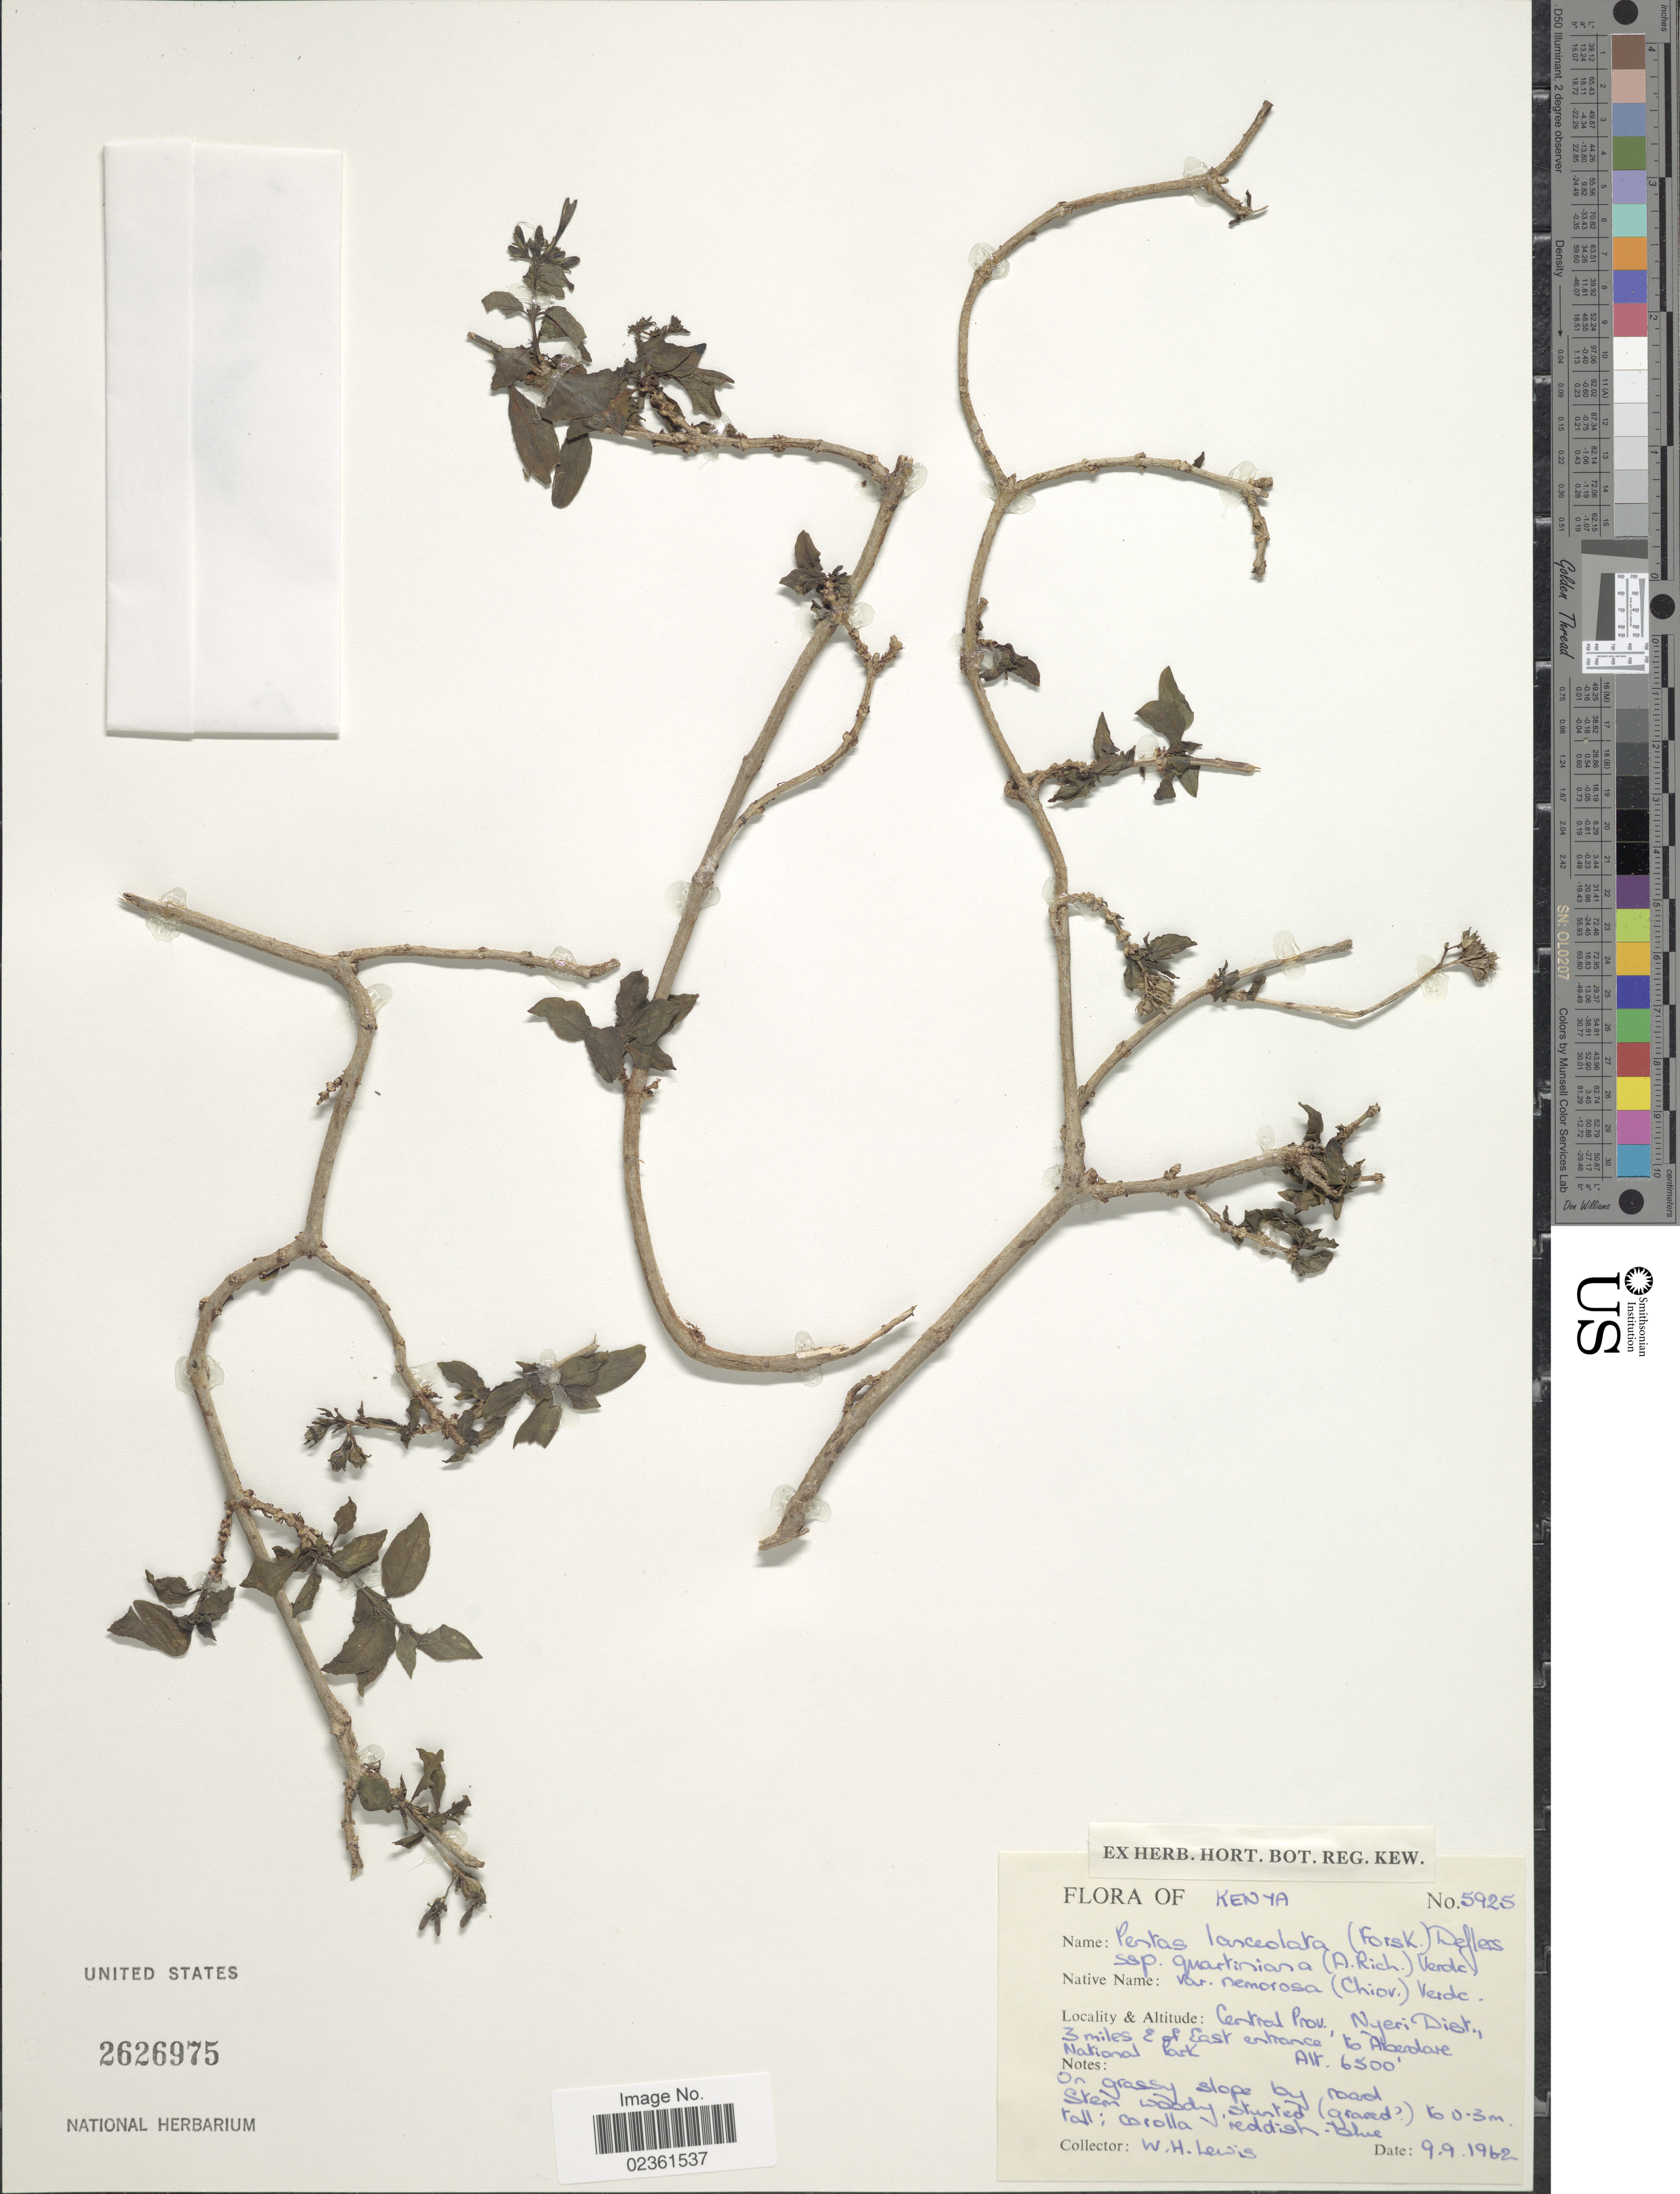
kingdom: Plantae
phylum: Tracheophyta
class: Magnoliopsida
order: Gentianales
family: Rubiaceae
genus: Pentas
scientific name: Pentas lanceolata var. nemorosa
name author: (Chiov.) Verdc.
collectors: W. H. Lewis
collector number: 5925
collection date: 1962-09-09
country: Kenya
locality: Central Prov., Nyeri Dist., 3 miles E of East entrance to Aberdave [interpreted] National Park, on grassy slope by road.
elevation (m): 1981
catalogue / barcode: US 2626975